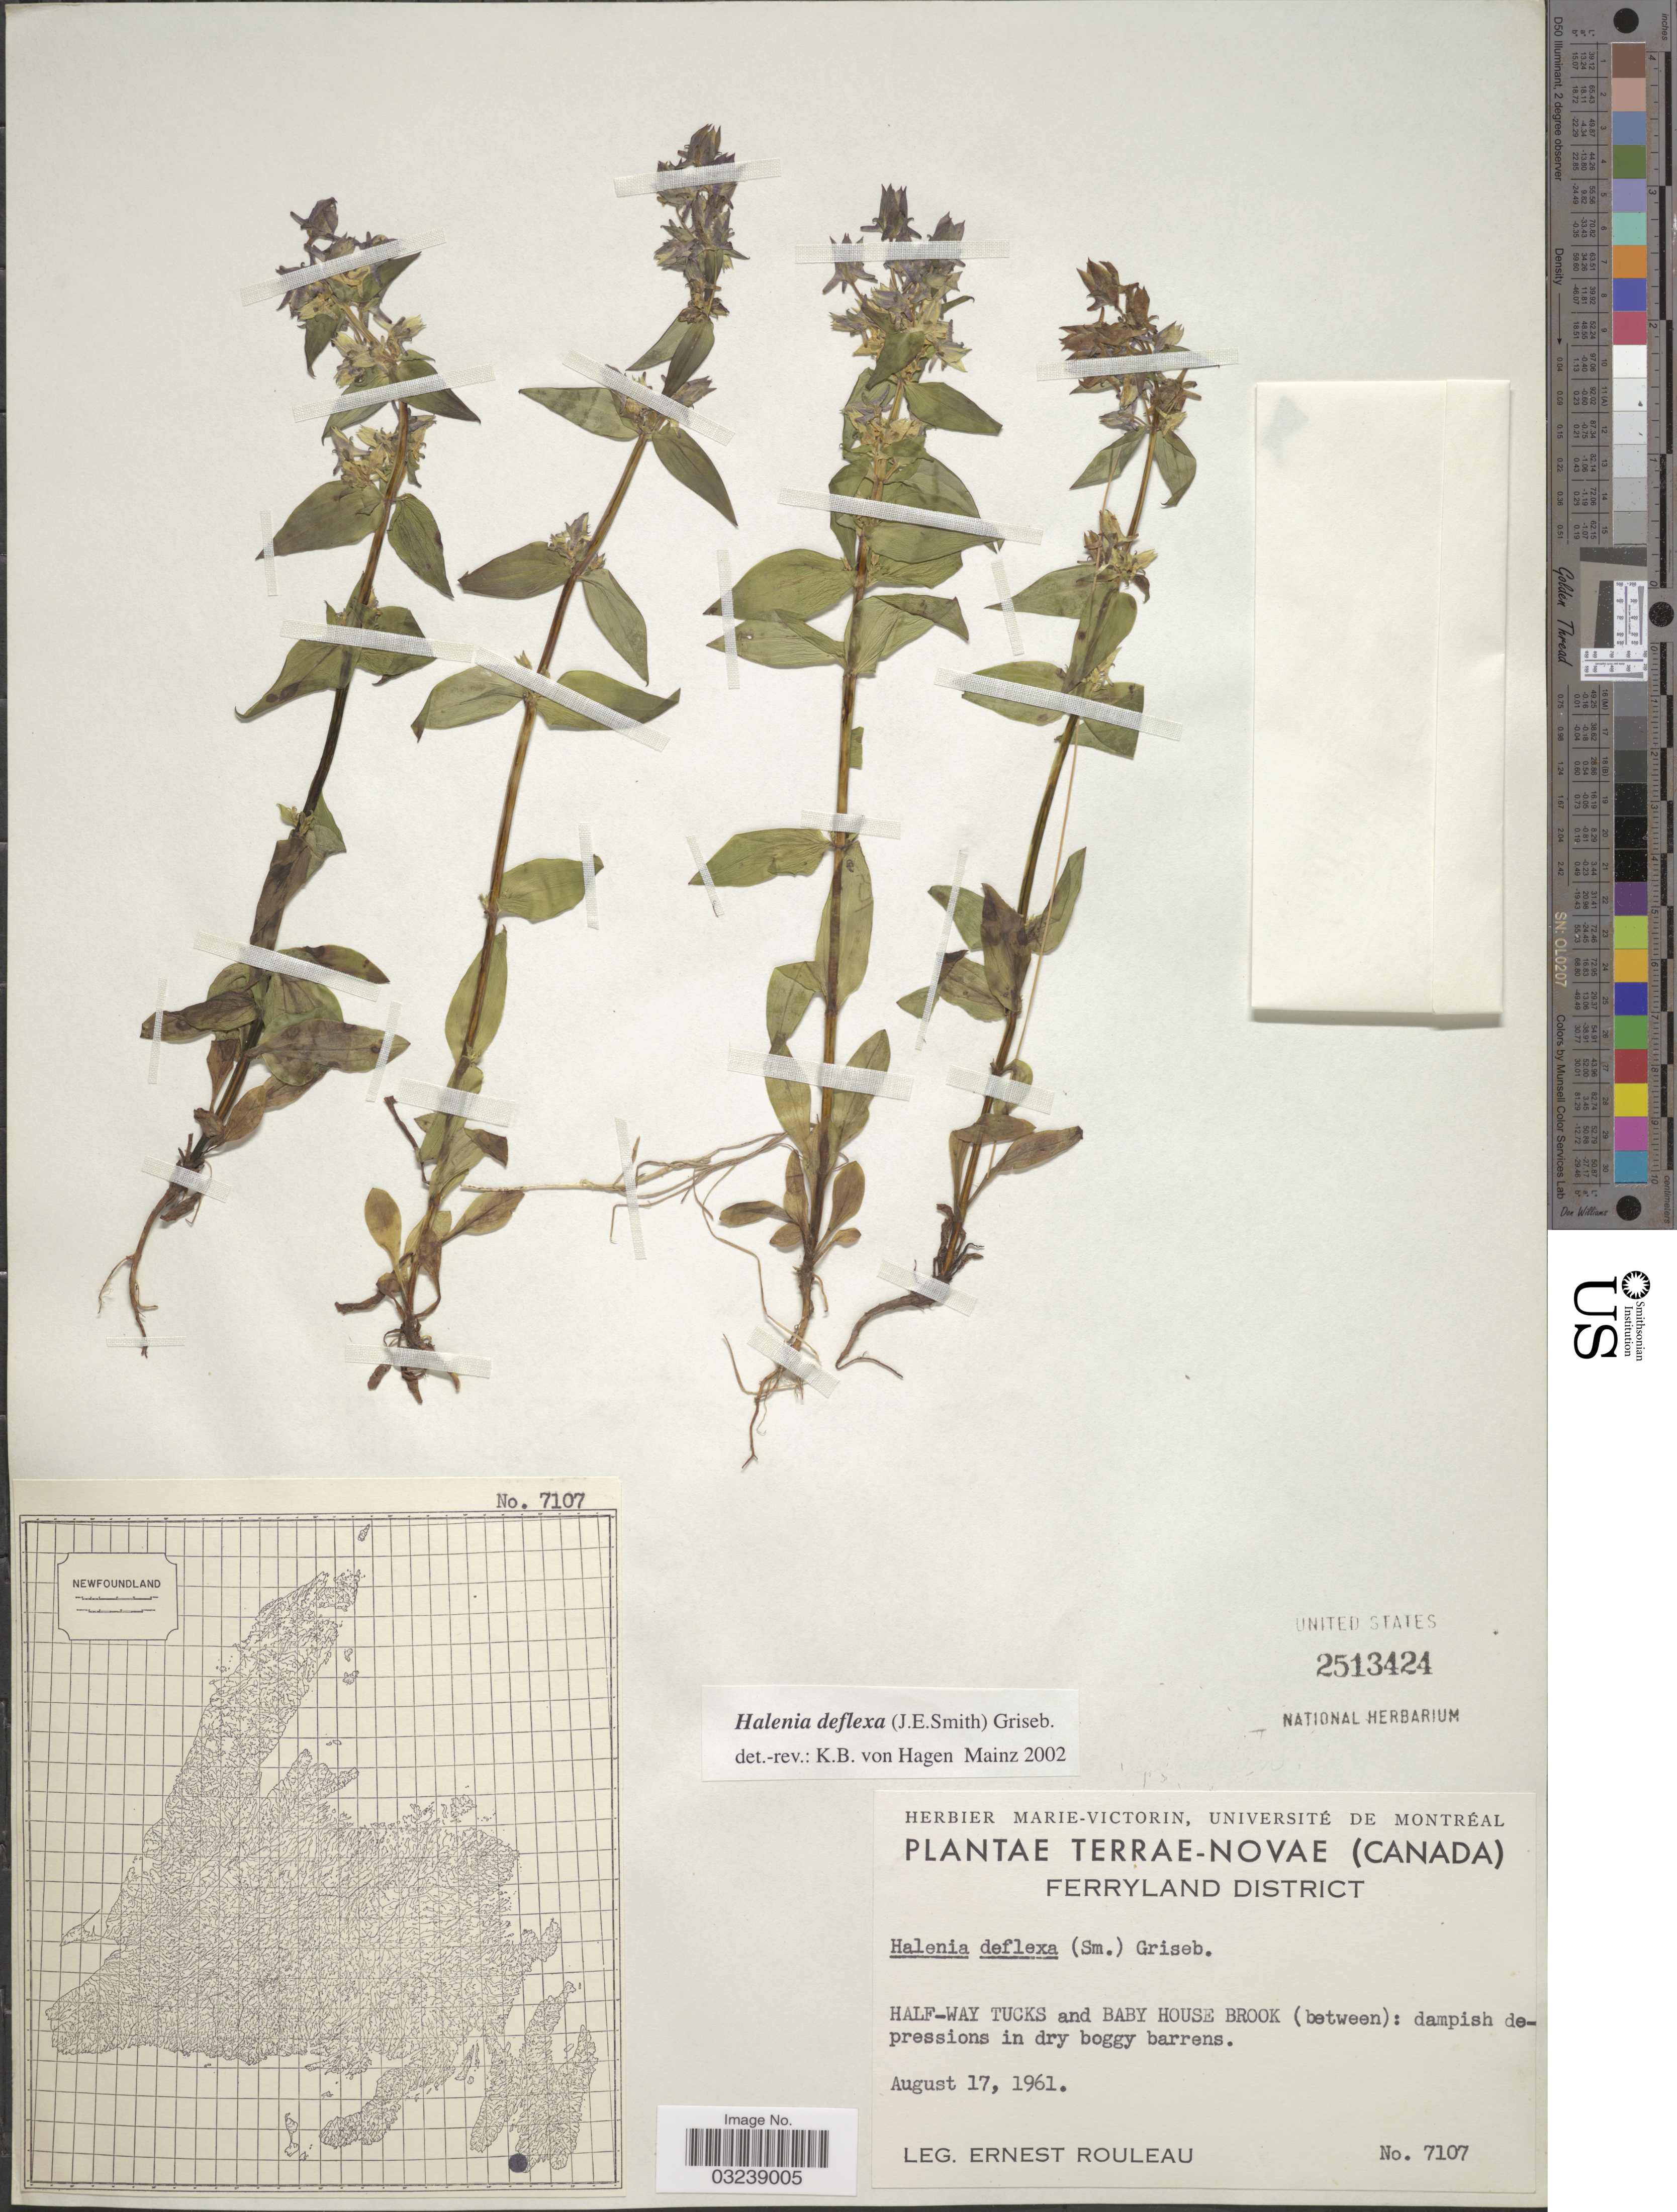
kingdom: Plantae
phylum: Tracheophyta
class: Magnoliopsida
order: Gentianales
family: Gentianaceae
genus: Halenia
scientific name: Halenia deflexa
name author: (Sm.) Griseb.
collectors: E. Rouleau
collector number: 7107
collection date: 1961-08-17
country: Canada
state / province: Newfoundland and Labrador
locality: Terrae-Novae. Ferryland District. Half-way Tucks and Baby House Brook (between).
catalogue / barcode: US 2513424